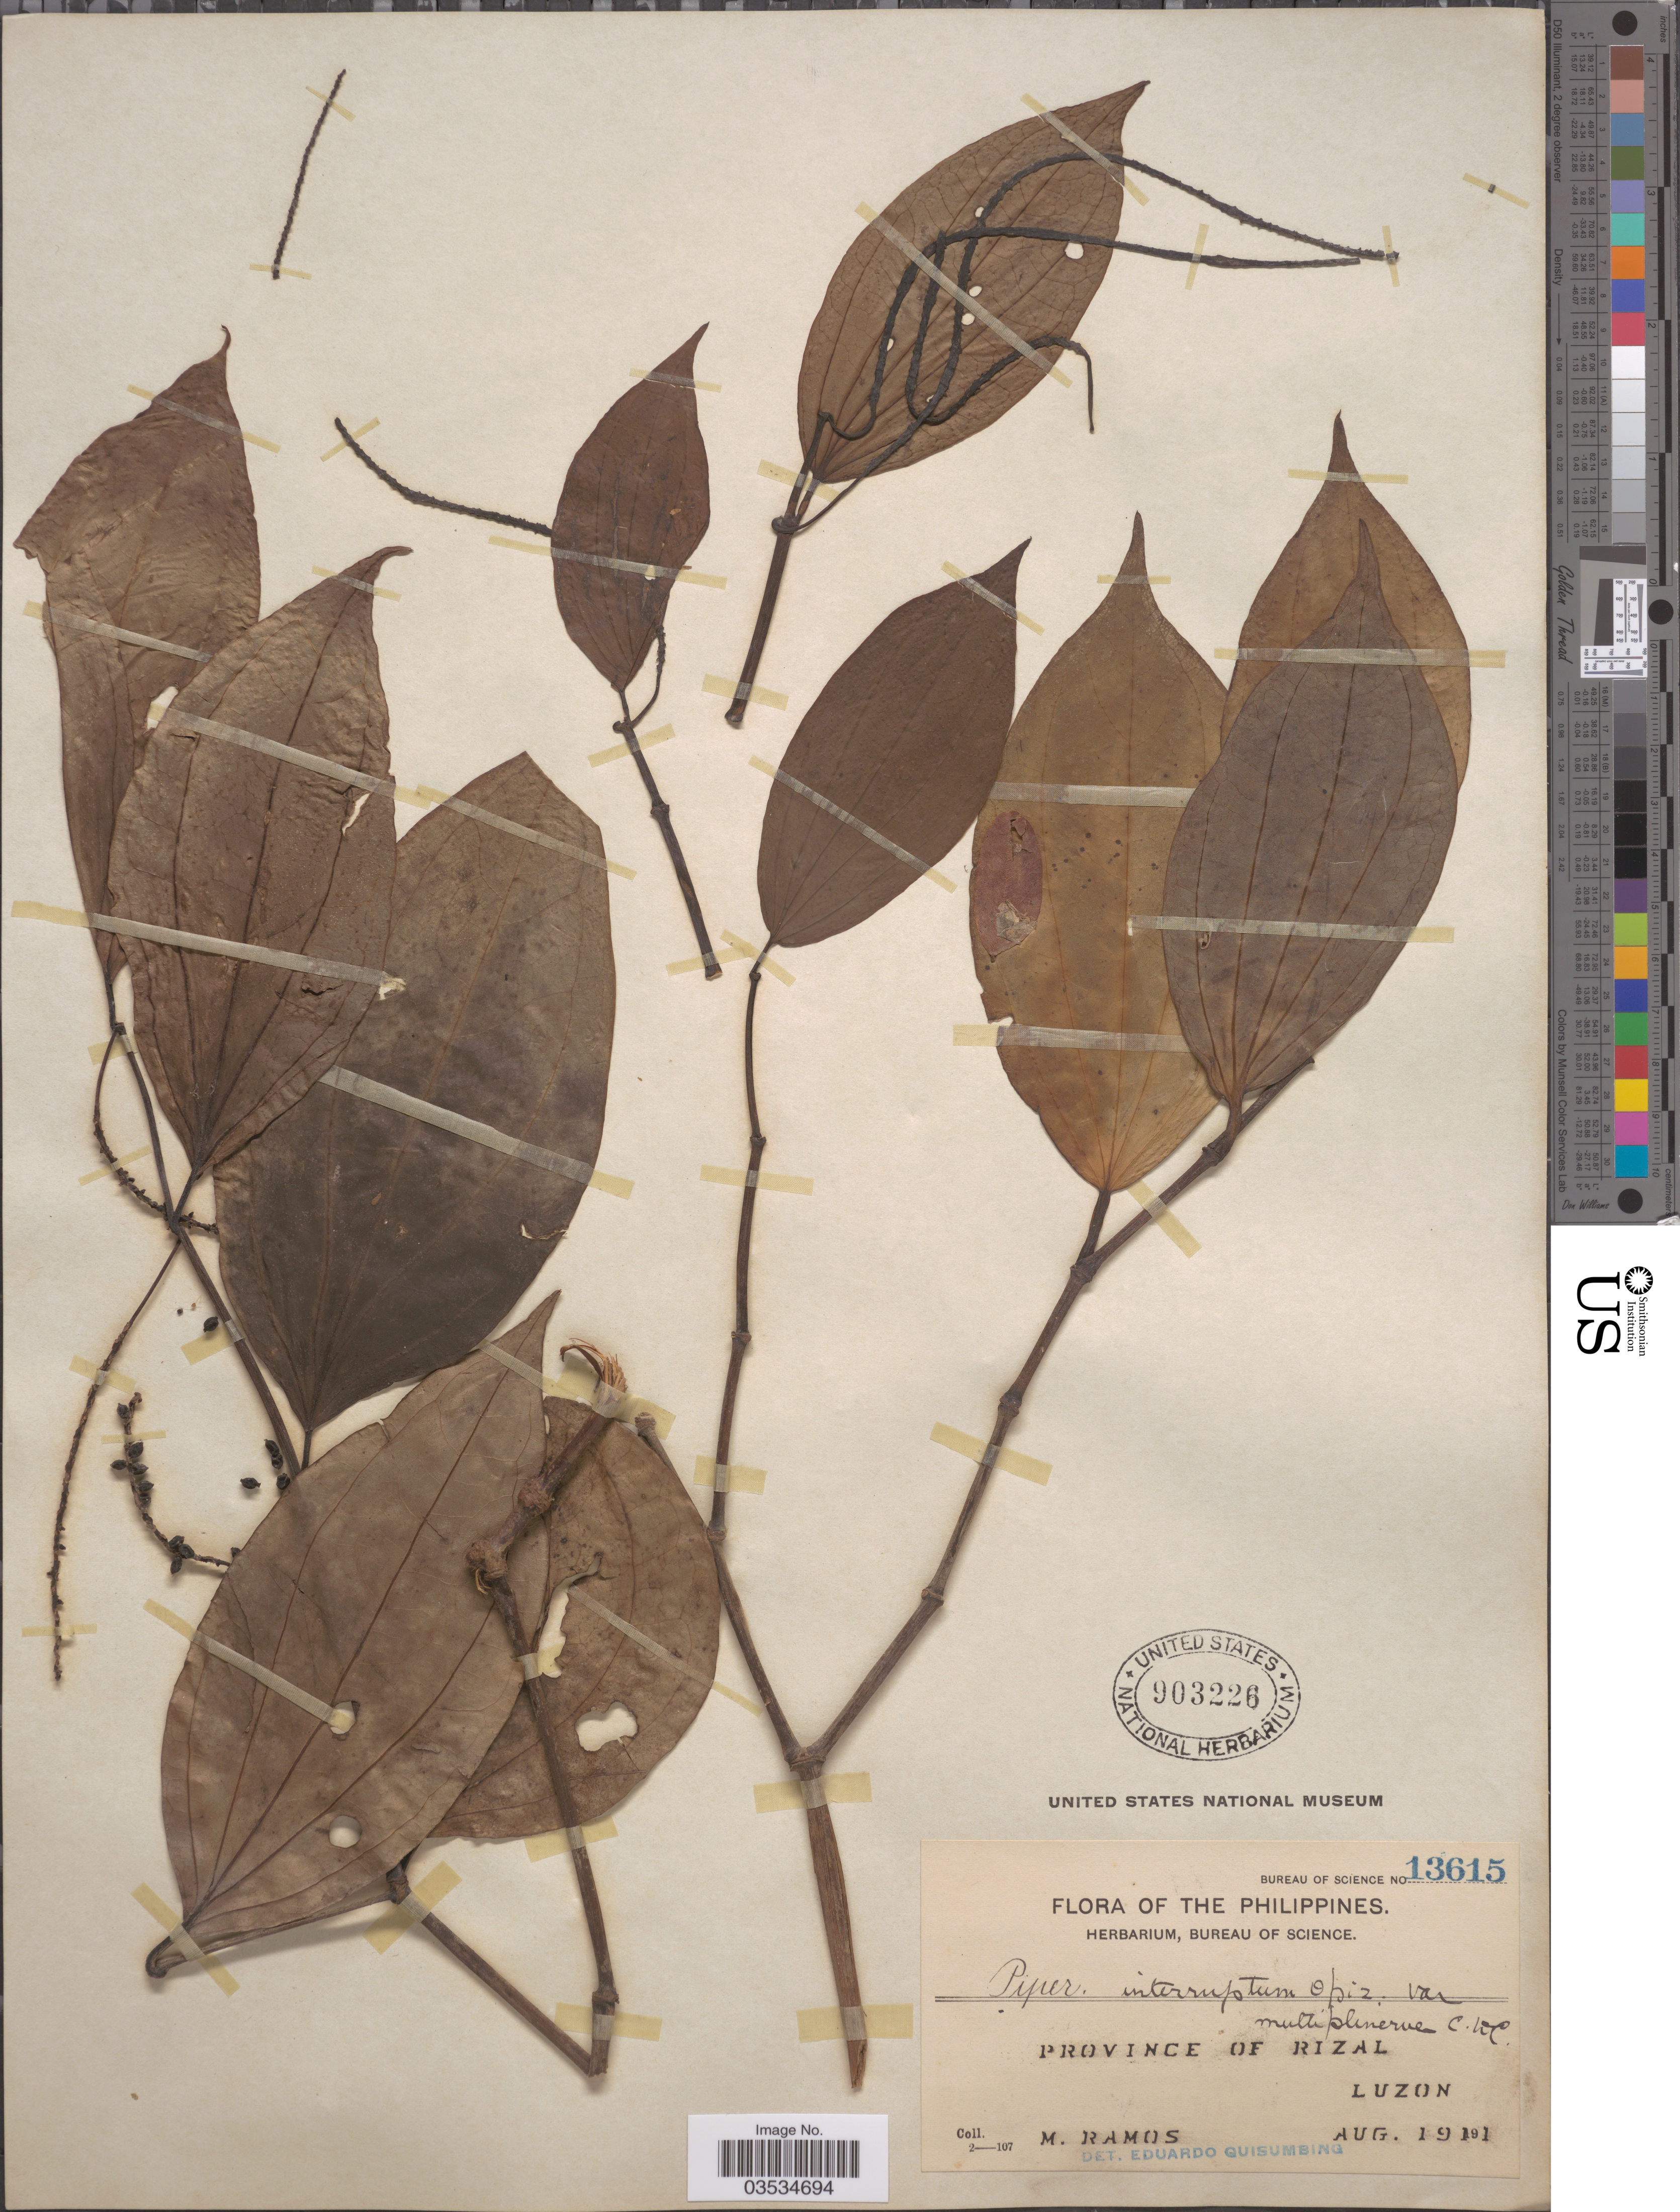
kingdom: Plantae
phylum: Tracheophyta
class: Magnoliopsida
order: Piperales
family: Piperaceae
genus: Piper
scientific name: Piper interruptum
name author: Opiz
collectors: M. Ramos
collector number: Bureau of Science 13615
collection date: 1911-08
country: Philippines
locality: Province of Rizal. Luzon.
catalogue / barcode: US 903226